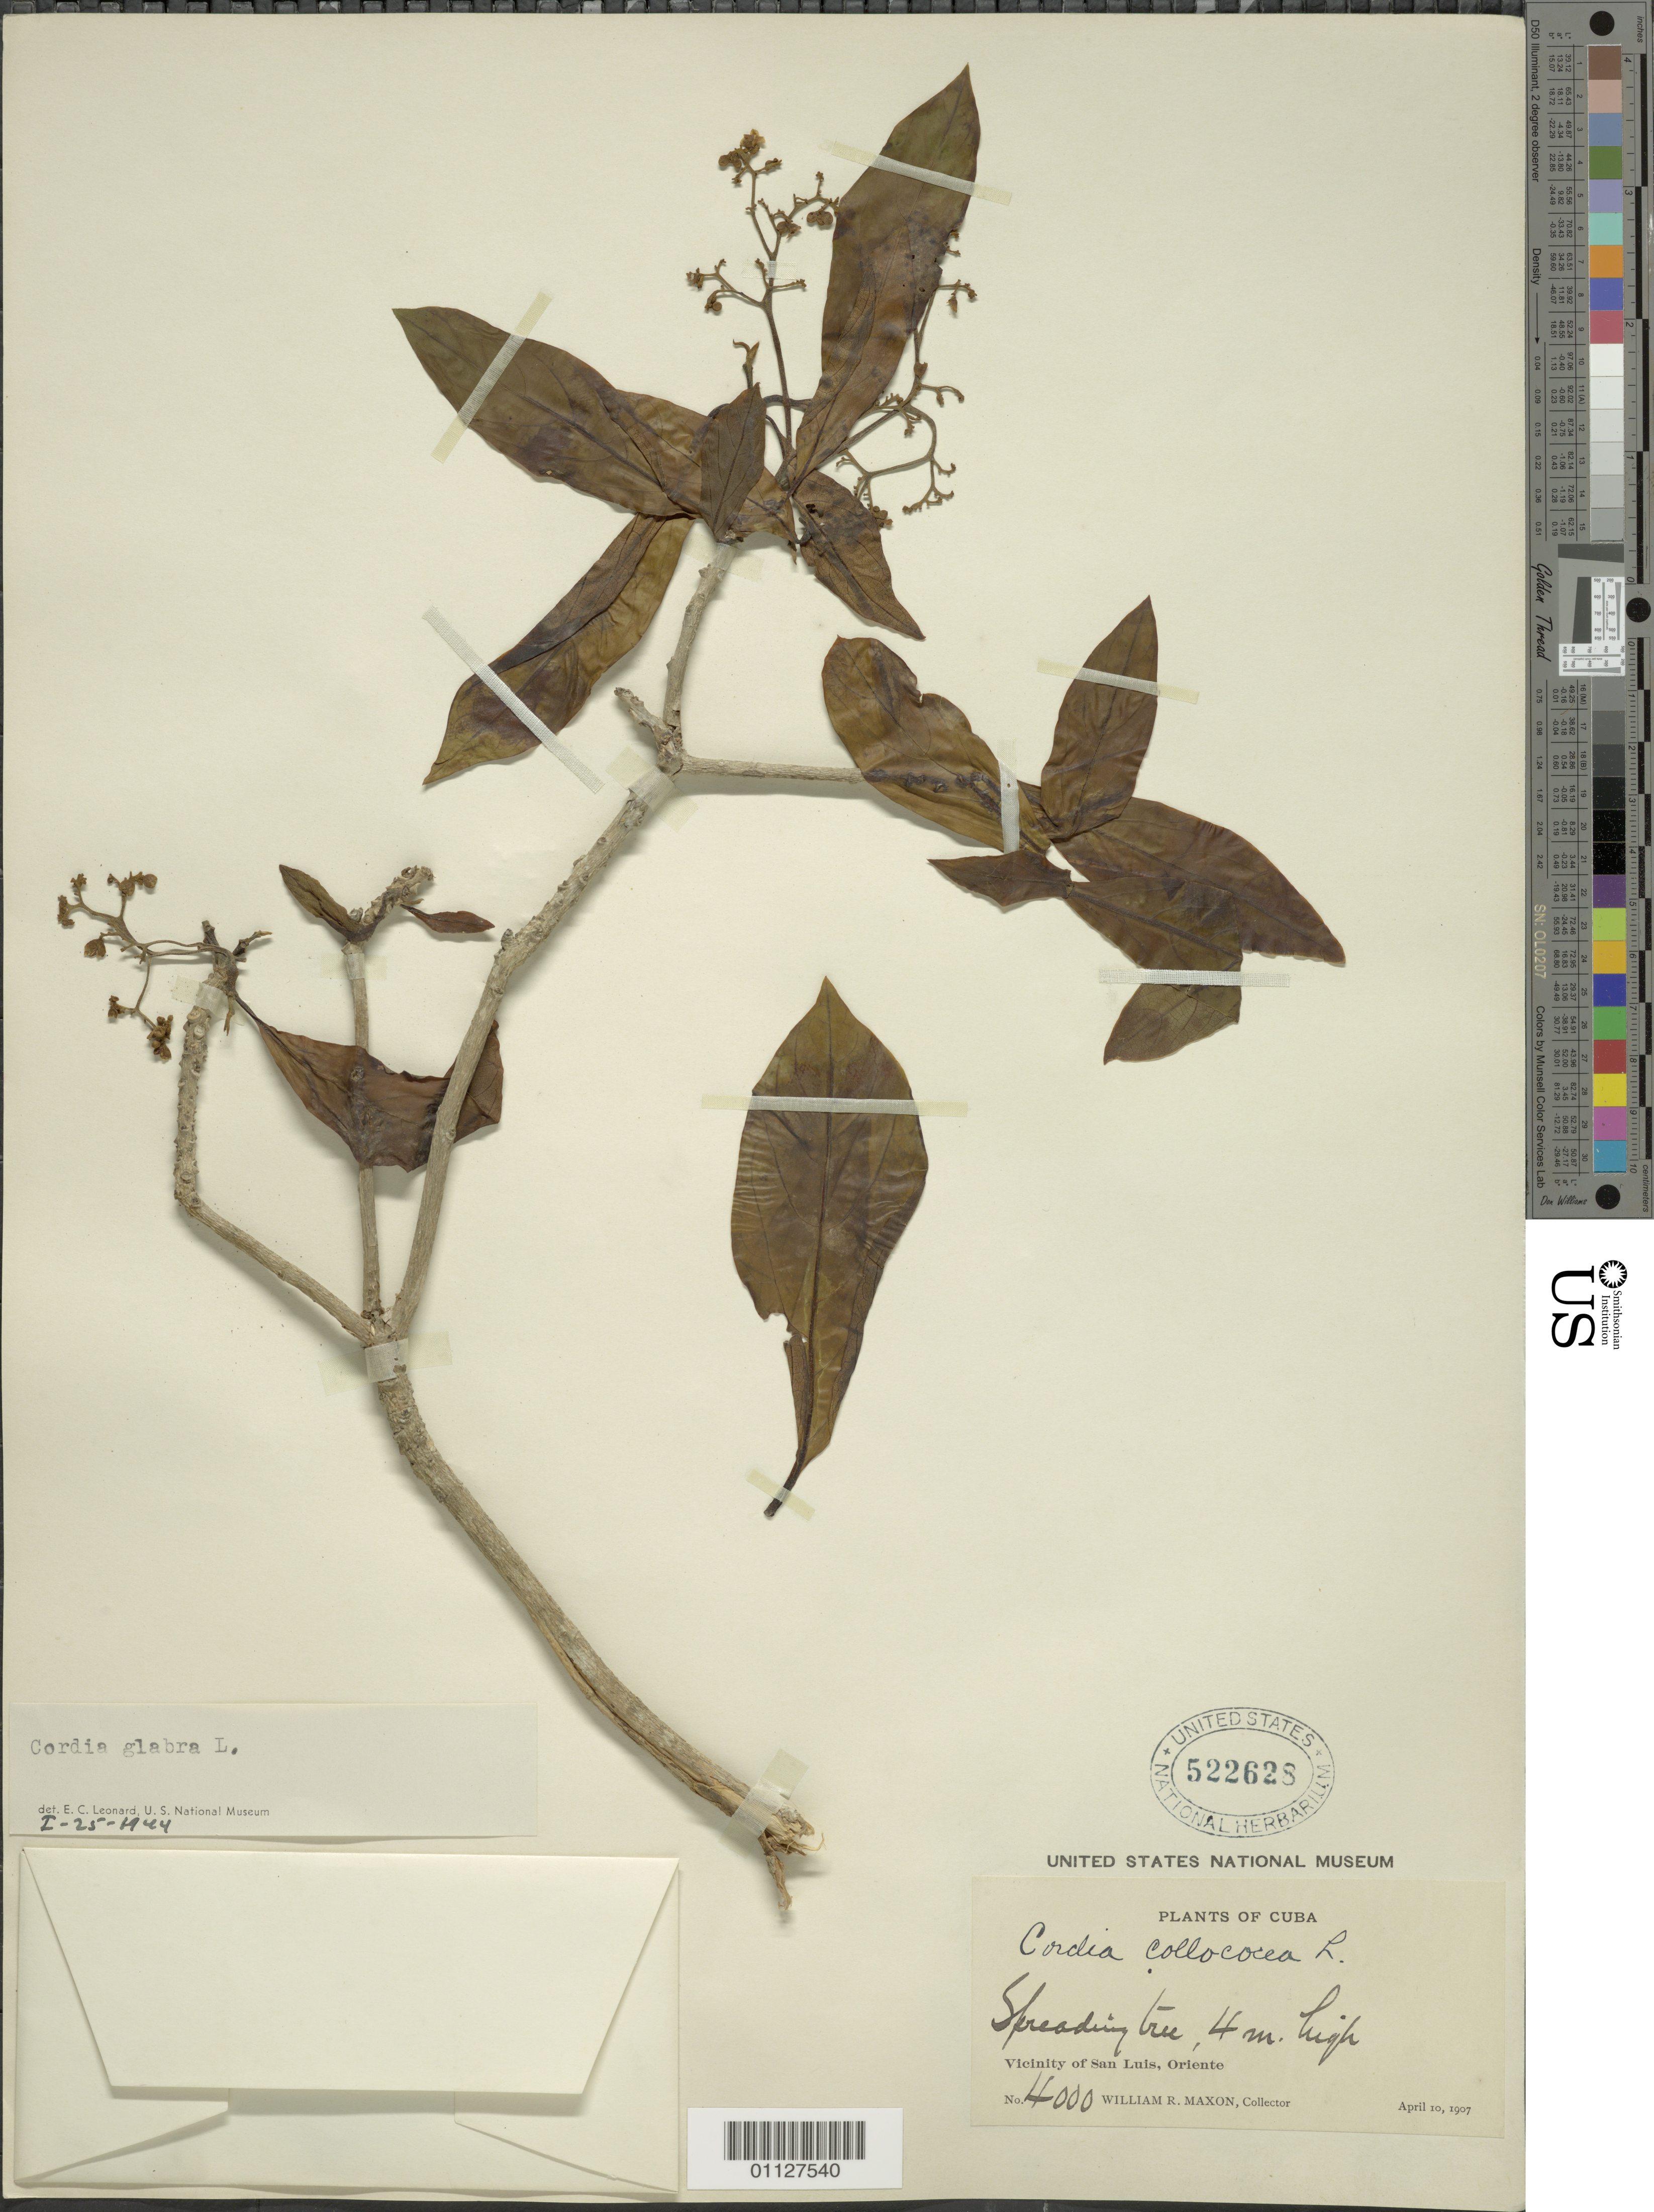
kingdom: Plantae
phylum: Tracheophyta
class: Magnoliopsida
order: Boraginales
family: Cordiaceae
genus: Cordia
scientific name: Cordia collococca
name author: L.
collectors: W. R. Maxon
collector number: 4000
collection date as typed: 10 Apr 1907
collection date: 1907-04-10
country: Cuba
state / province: Santiago de Cuba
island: Cuba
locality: Vicinity of San Luis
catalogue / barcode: US 522628